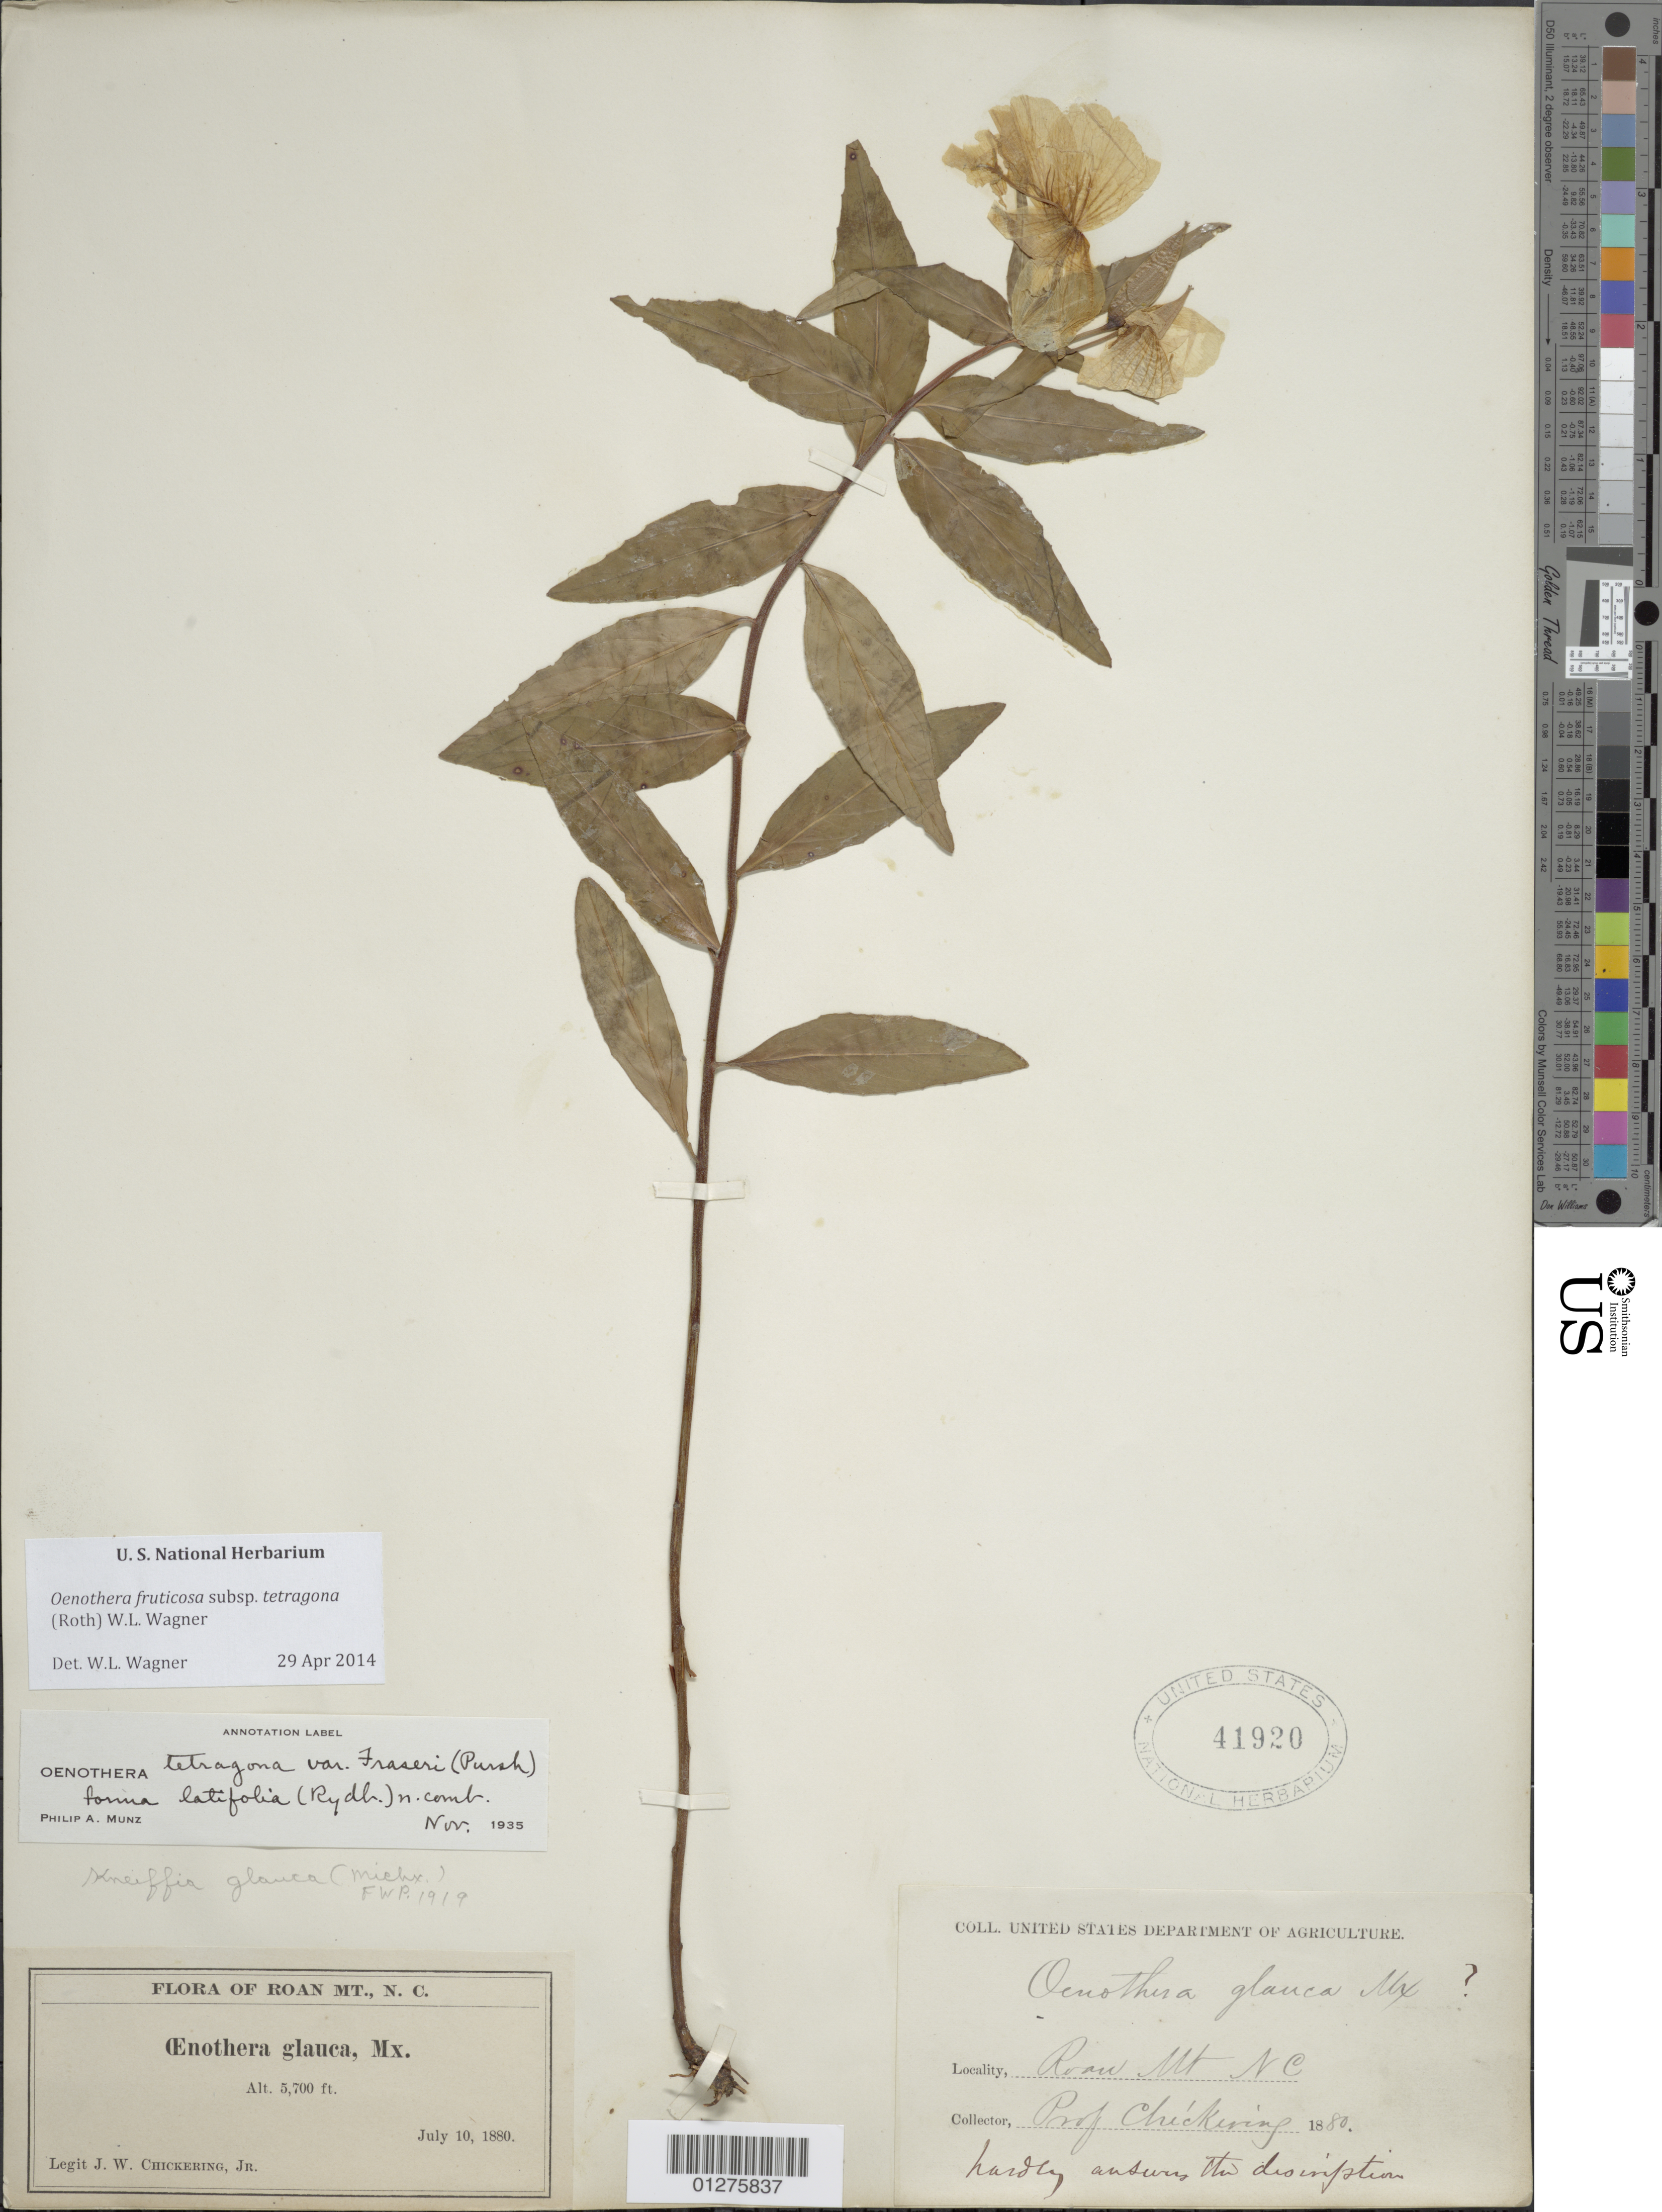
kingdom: Plantae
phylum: Tracheophyta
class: Magnoliopsida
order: Myrtales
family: Onagraceae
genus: Oenothera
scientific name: Oenothera fruticosa subsp. tetragona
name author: (Roth) W.L. Wagner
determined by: Wagner, W. L., (BOT), Smithsonian Institution - National Museum of Natural History (UNITED STATES)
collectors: J. Chickering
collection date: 1880-07-10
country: United States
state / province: North Carolina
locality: Roan Mountain.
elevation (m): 1737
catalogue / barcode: US 41920